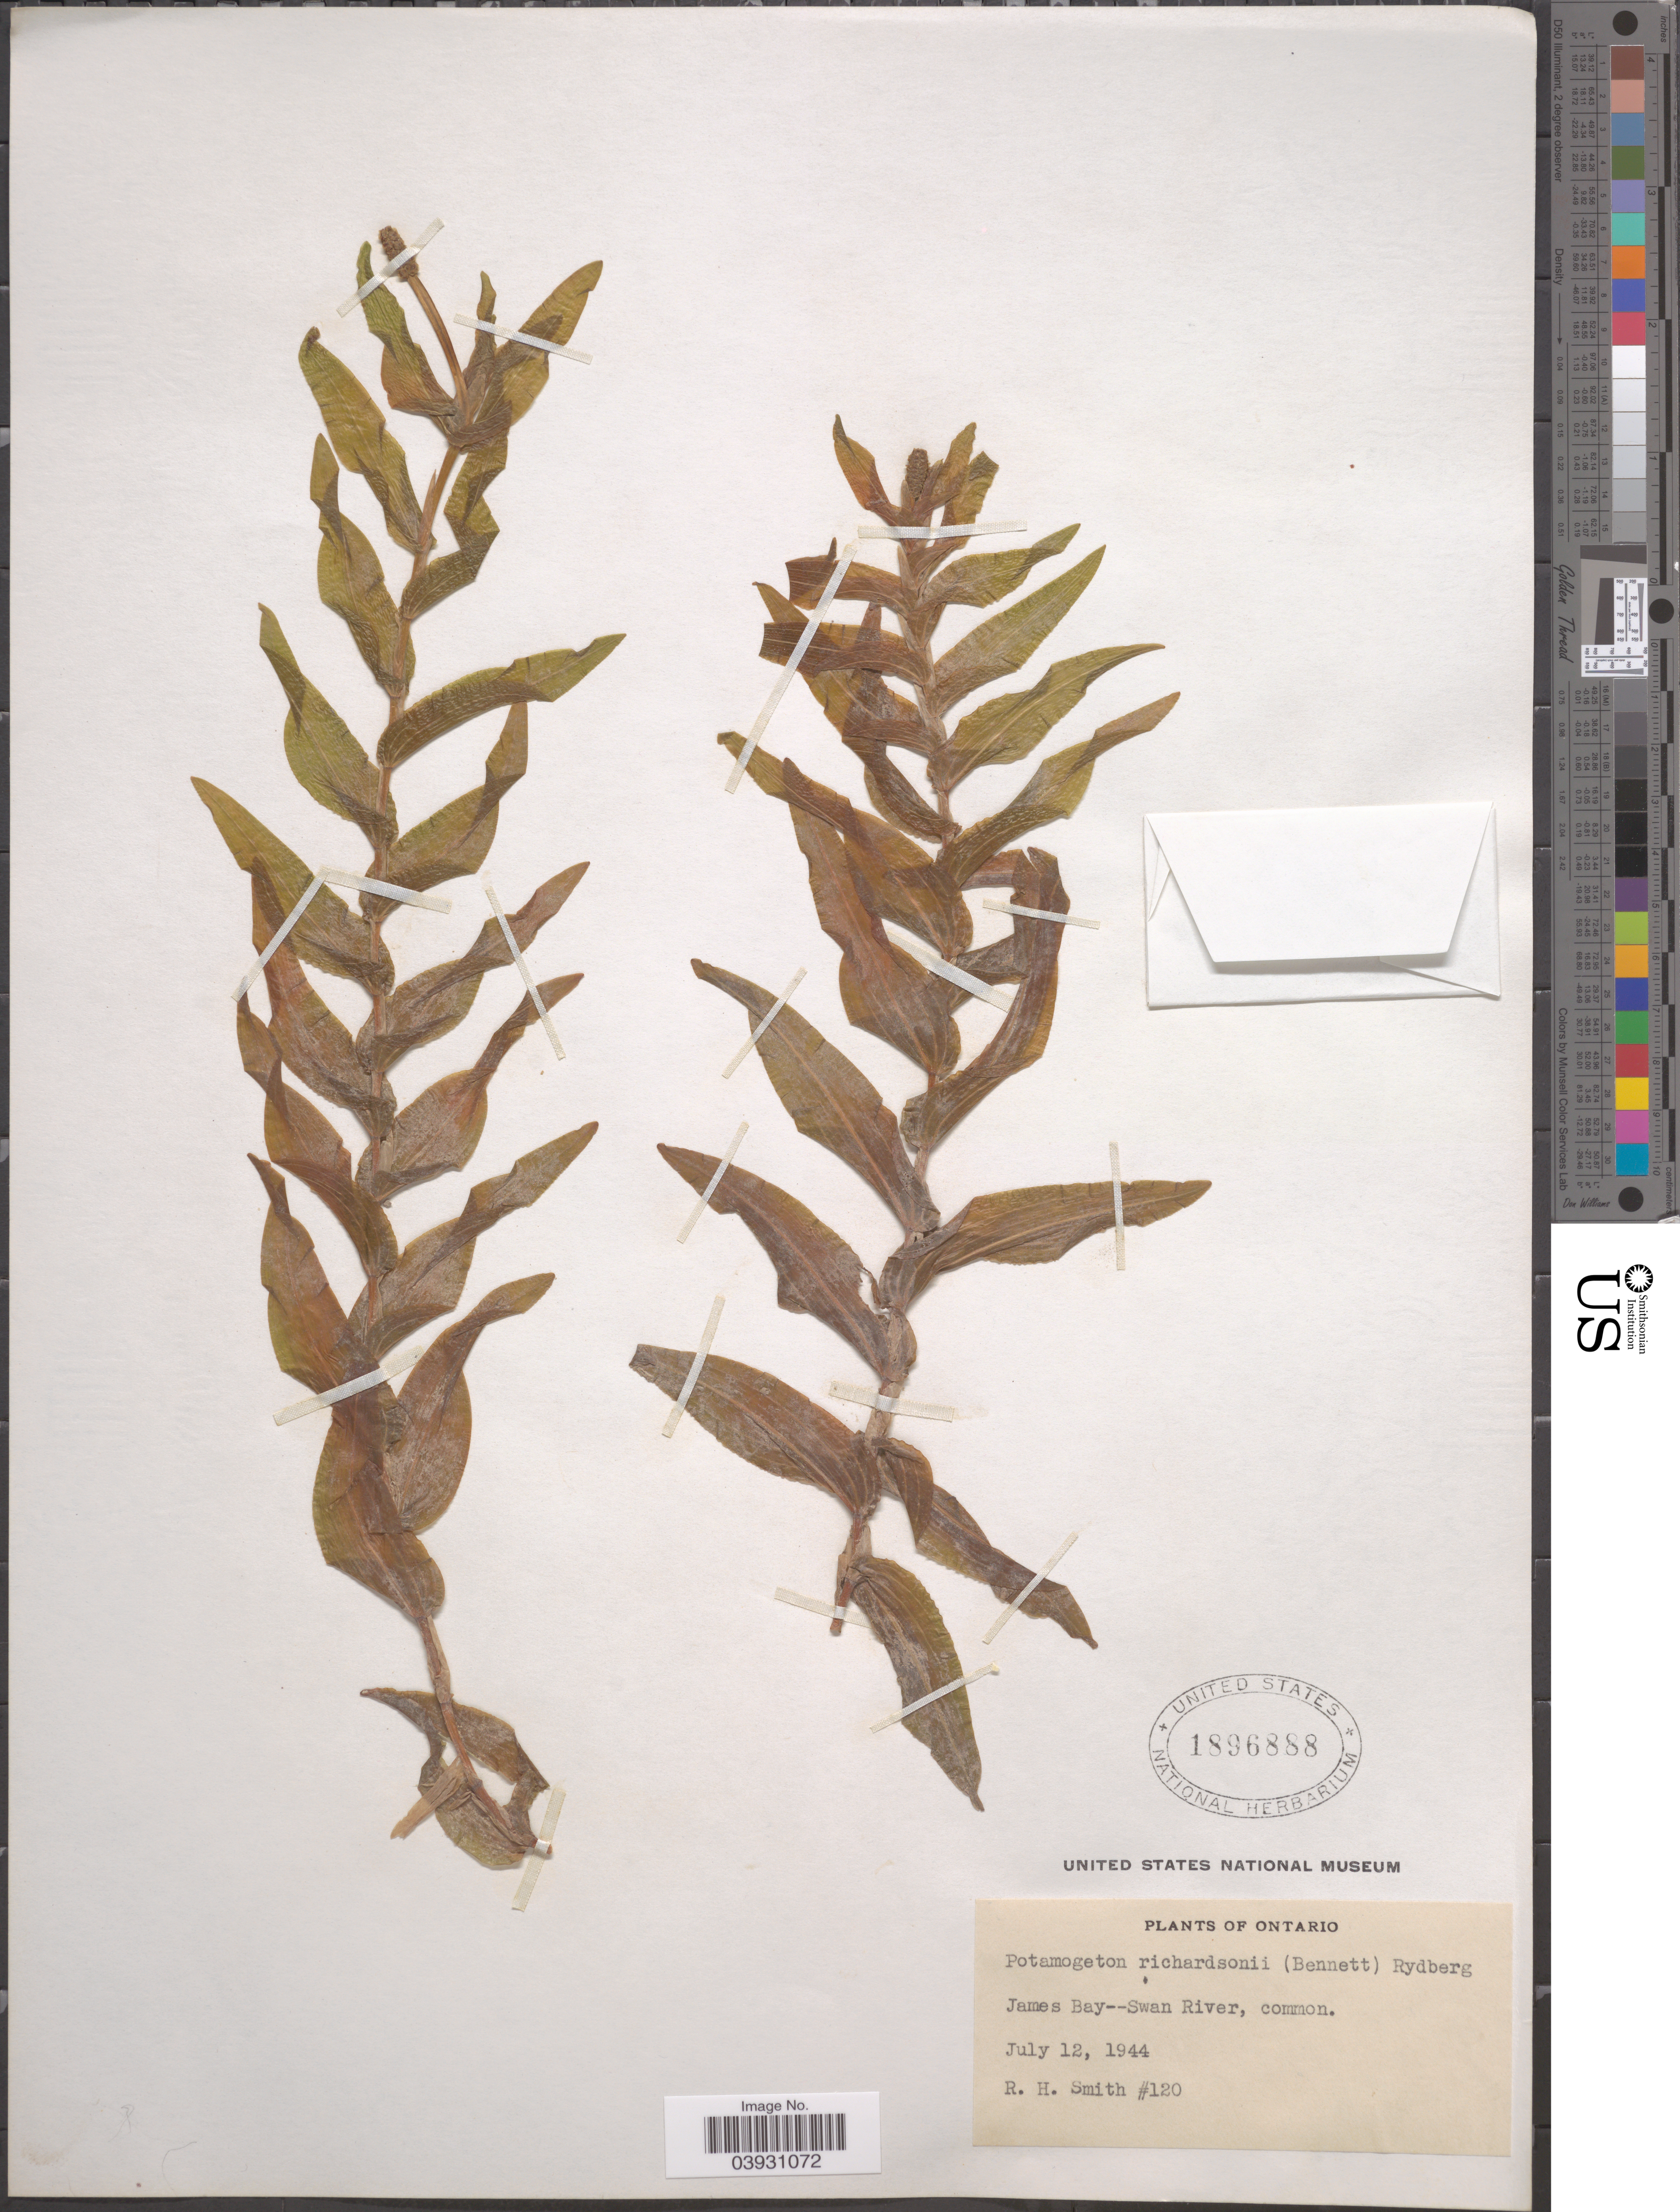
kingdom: Plantae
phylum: Tracheophyta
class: Liliopsida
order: Alismatales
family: Potamogetonaceae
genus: Potamogeton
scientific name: Potamogeton richardsonii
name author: (A.W. Benn.) Rydb.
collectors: R. H. Smith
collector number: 120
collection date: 1944-07-12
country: Canada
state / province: Ontario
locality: James Bay--Swan River, common.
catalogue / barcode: US 1896888